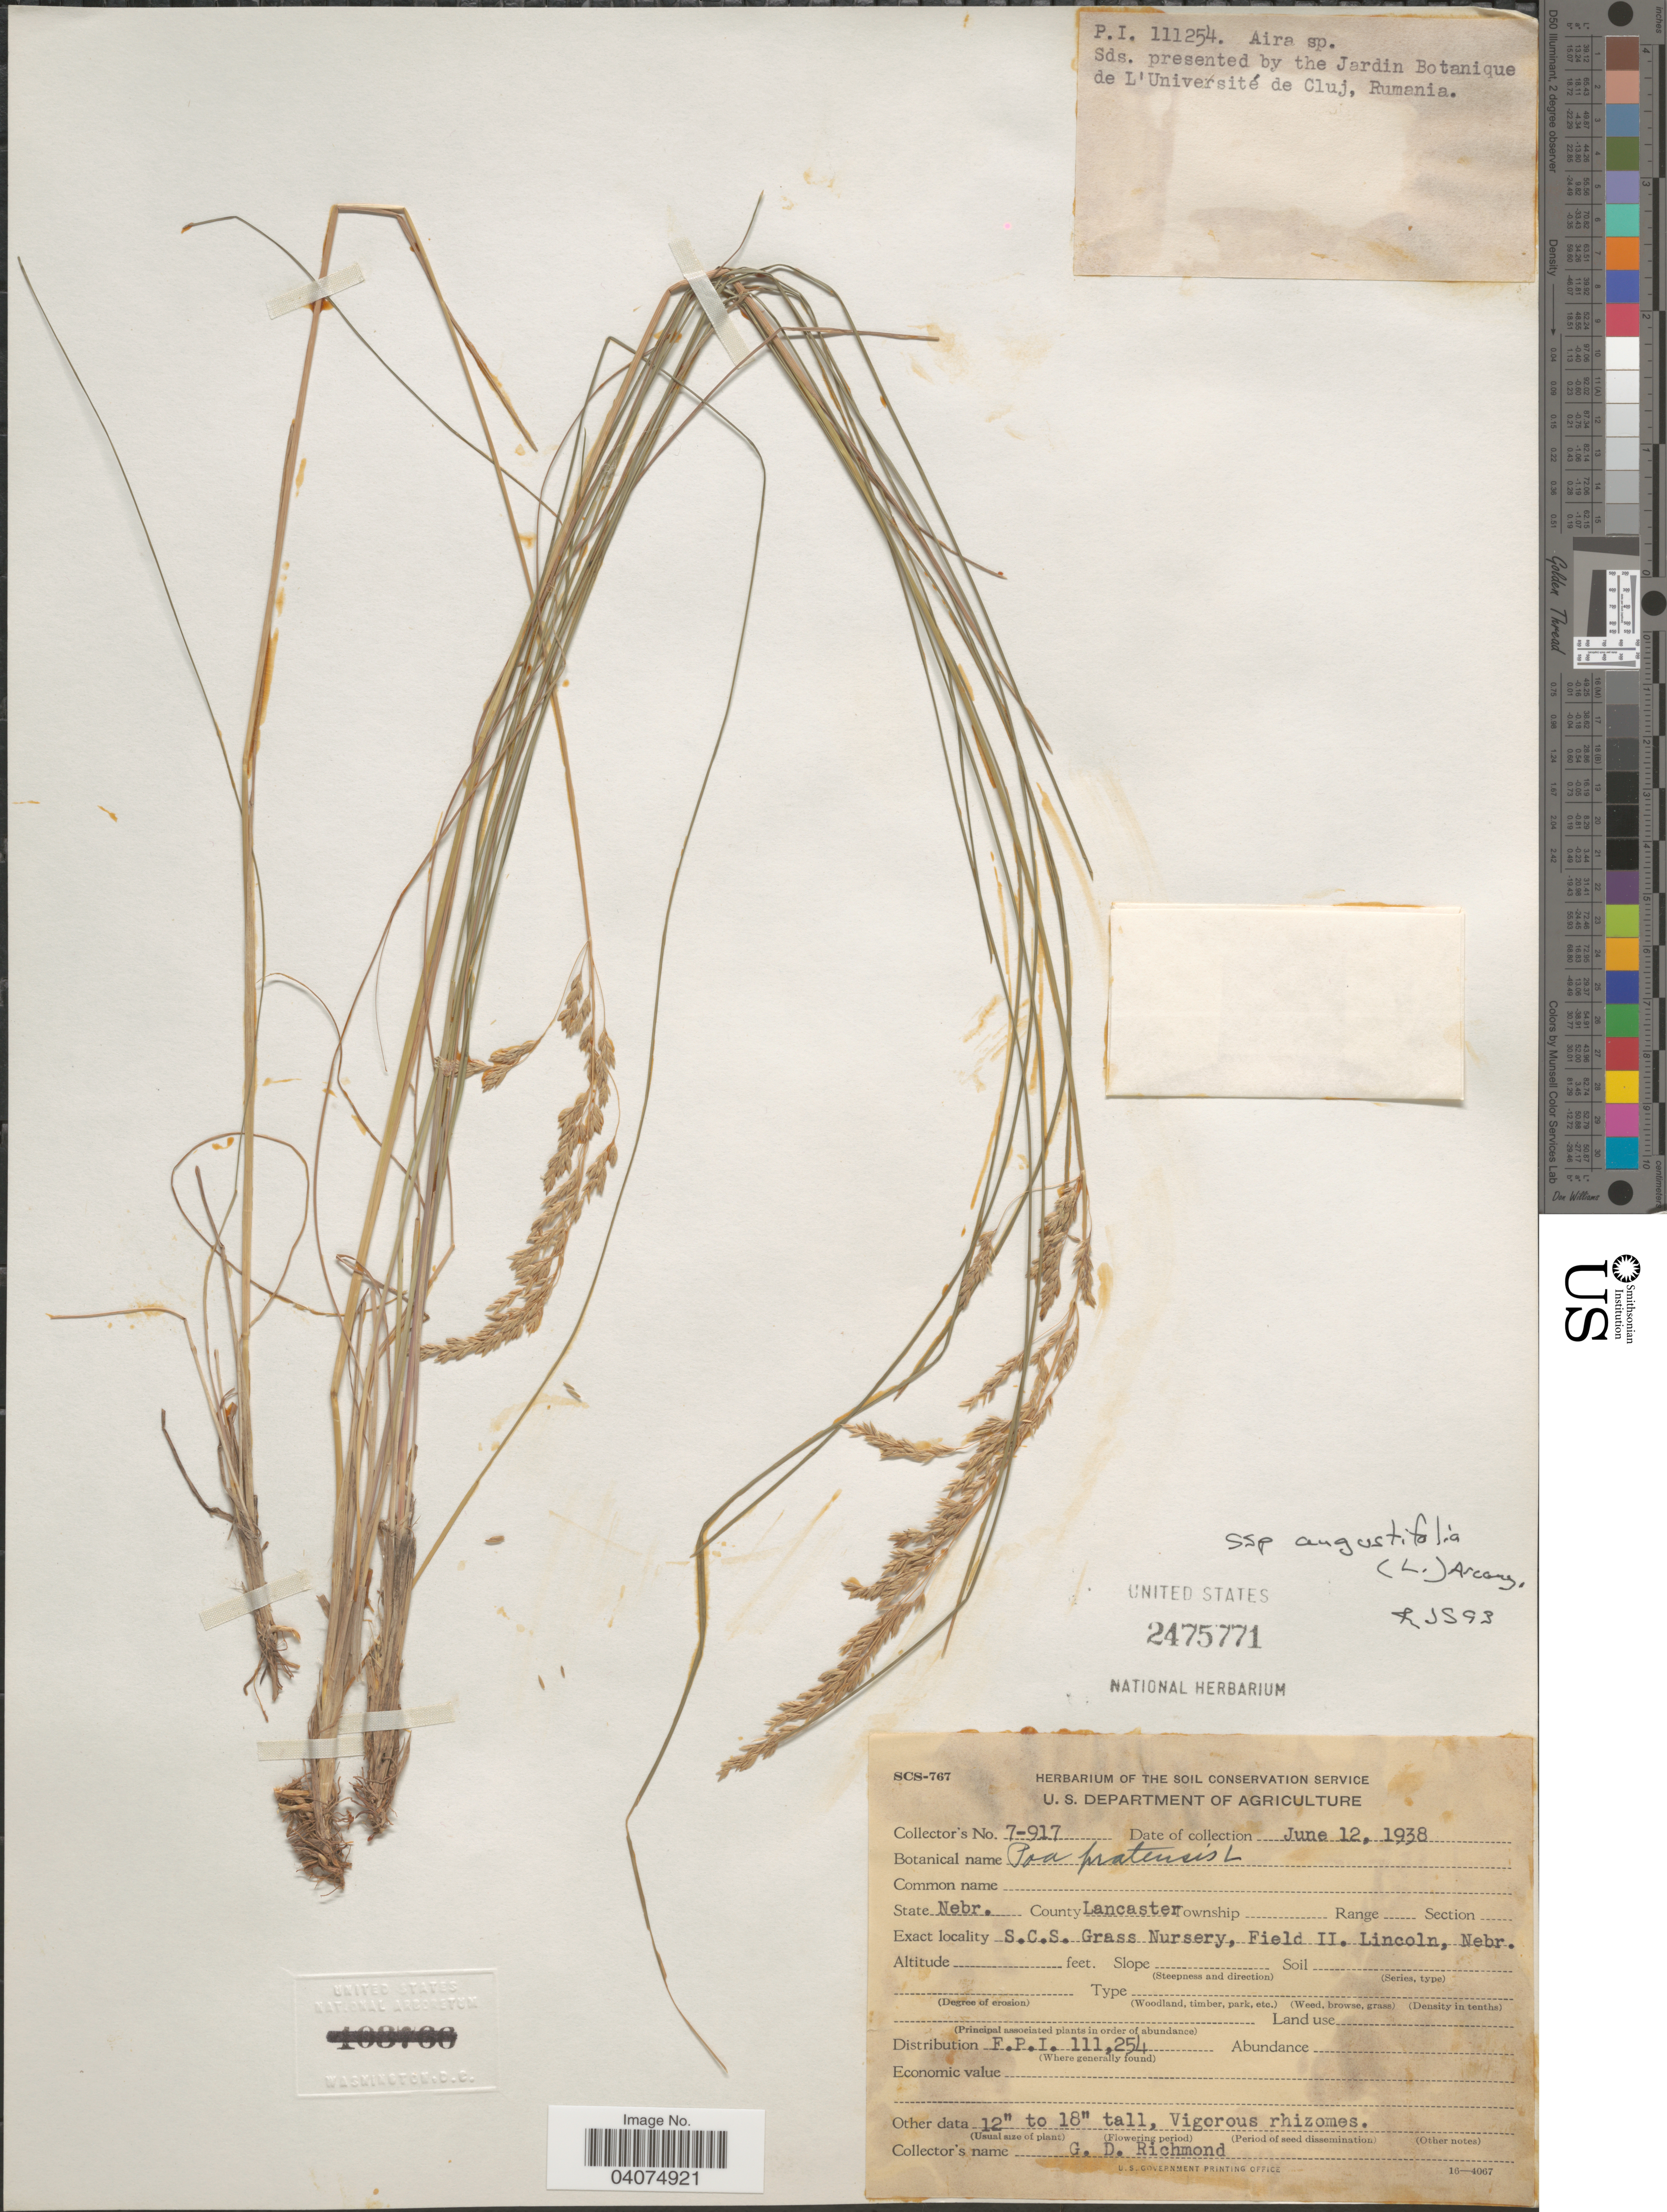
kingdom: Plantae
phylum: Tracheophyta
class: Liliopsida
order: Poales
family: Poaceae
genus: Poa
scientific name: Poa pratensis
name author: L.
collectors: G. Richmond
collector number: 7-917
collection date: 1938-06-12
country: United States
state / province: Nebraska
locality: County Lancaster. S.C.S. Grass Nursery, Field II. Lincoln.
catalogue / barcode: US 2475771